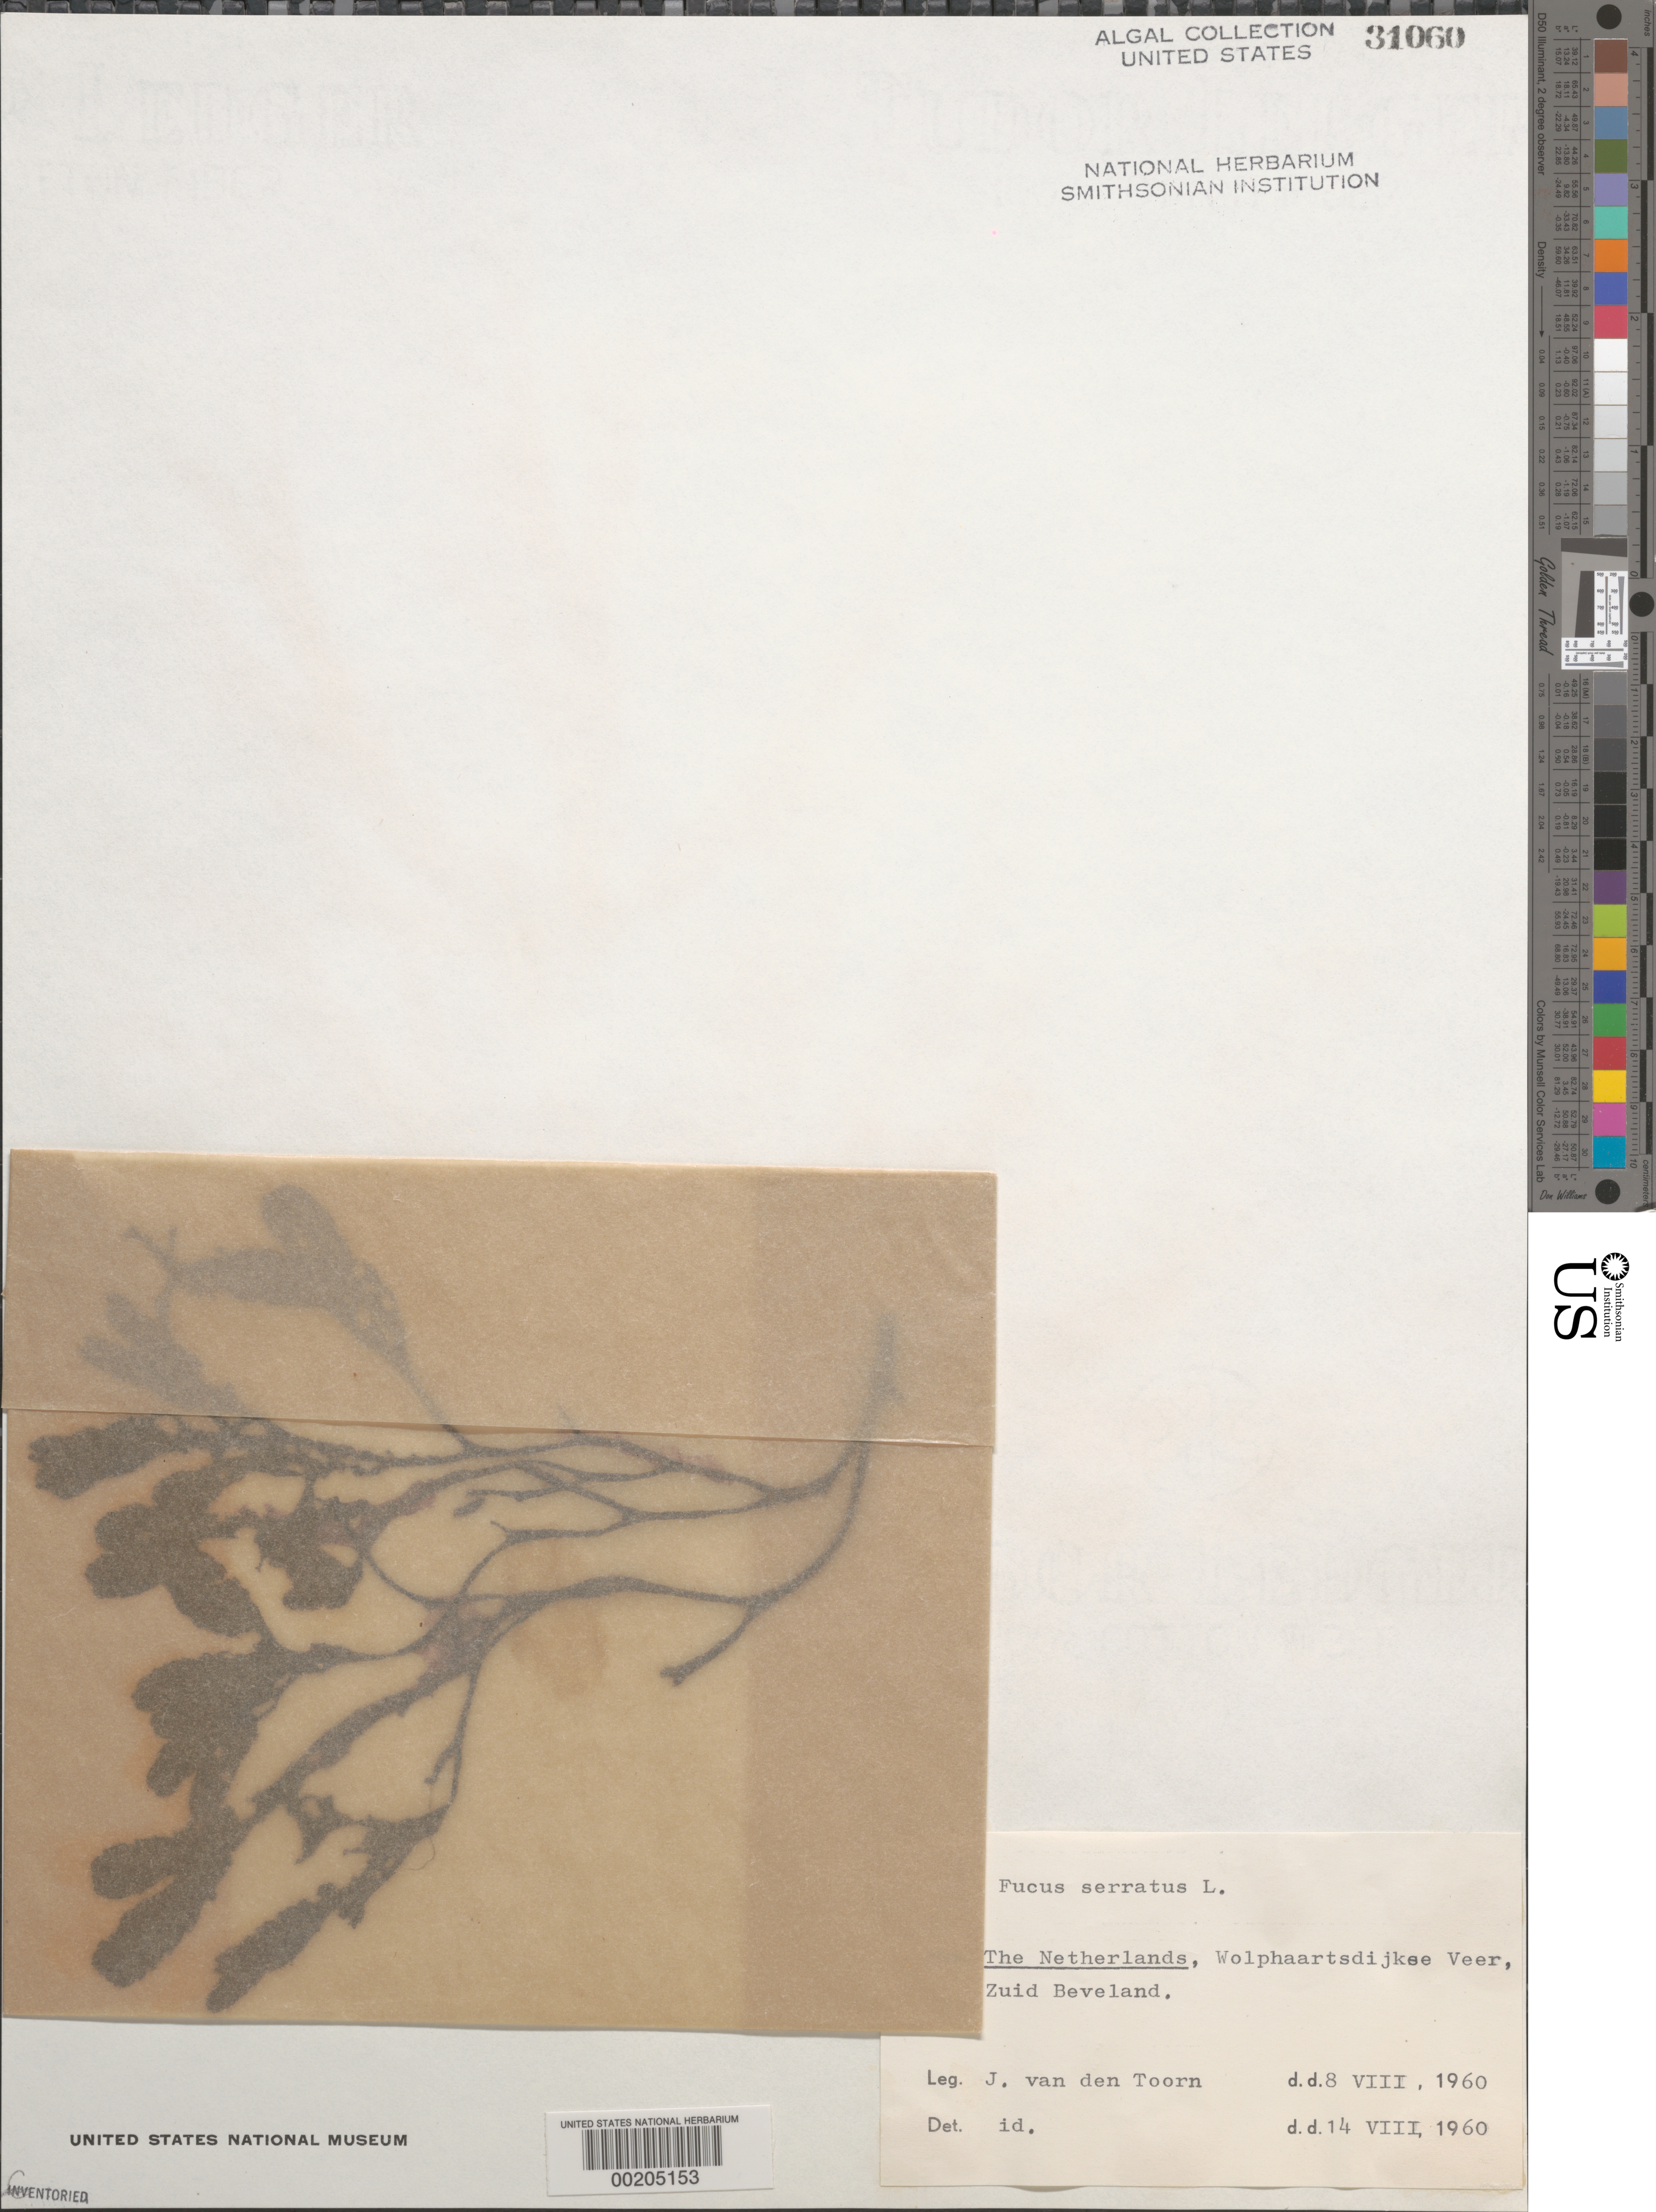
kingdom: Chromista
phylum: Ochrophyta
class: Phaeophyceae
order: Fucales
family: Fucaceae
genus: Fucus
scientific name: Fucus serratus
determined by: Van Toorn, J. den.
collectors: J. Van Toorn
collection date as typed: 08 Aug 1960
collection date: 1960-08-08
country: Netherlands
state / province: Zeeland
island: Zuid-Beveland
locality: Wolphaartsdijkse Veer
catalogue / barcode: US 31060